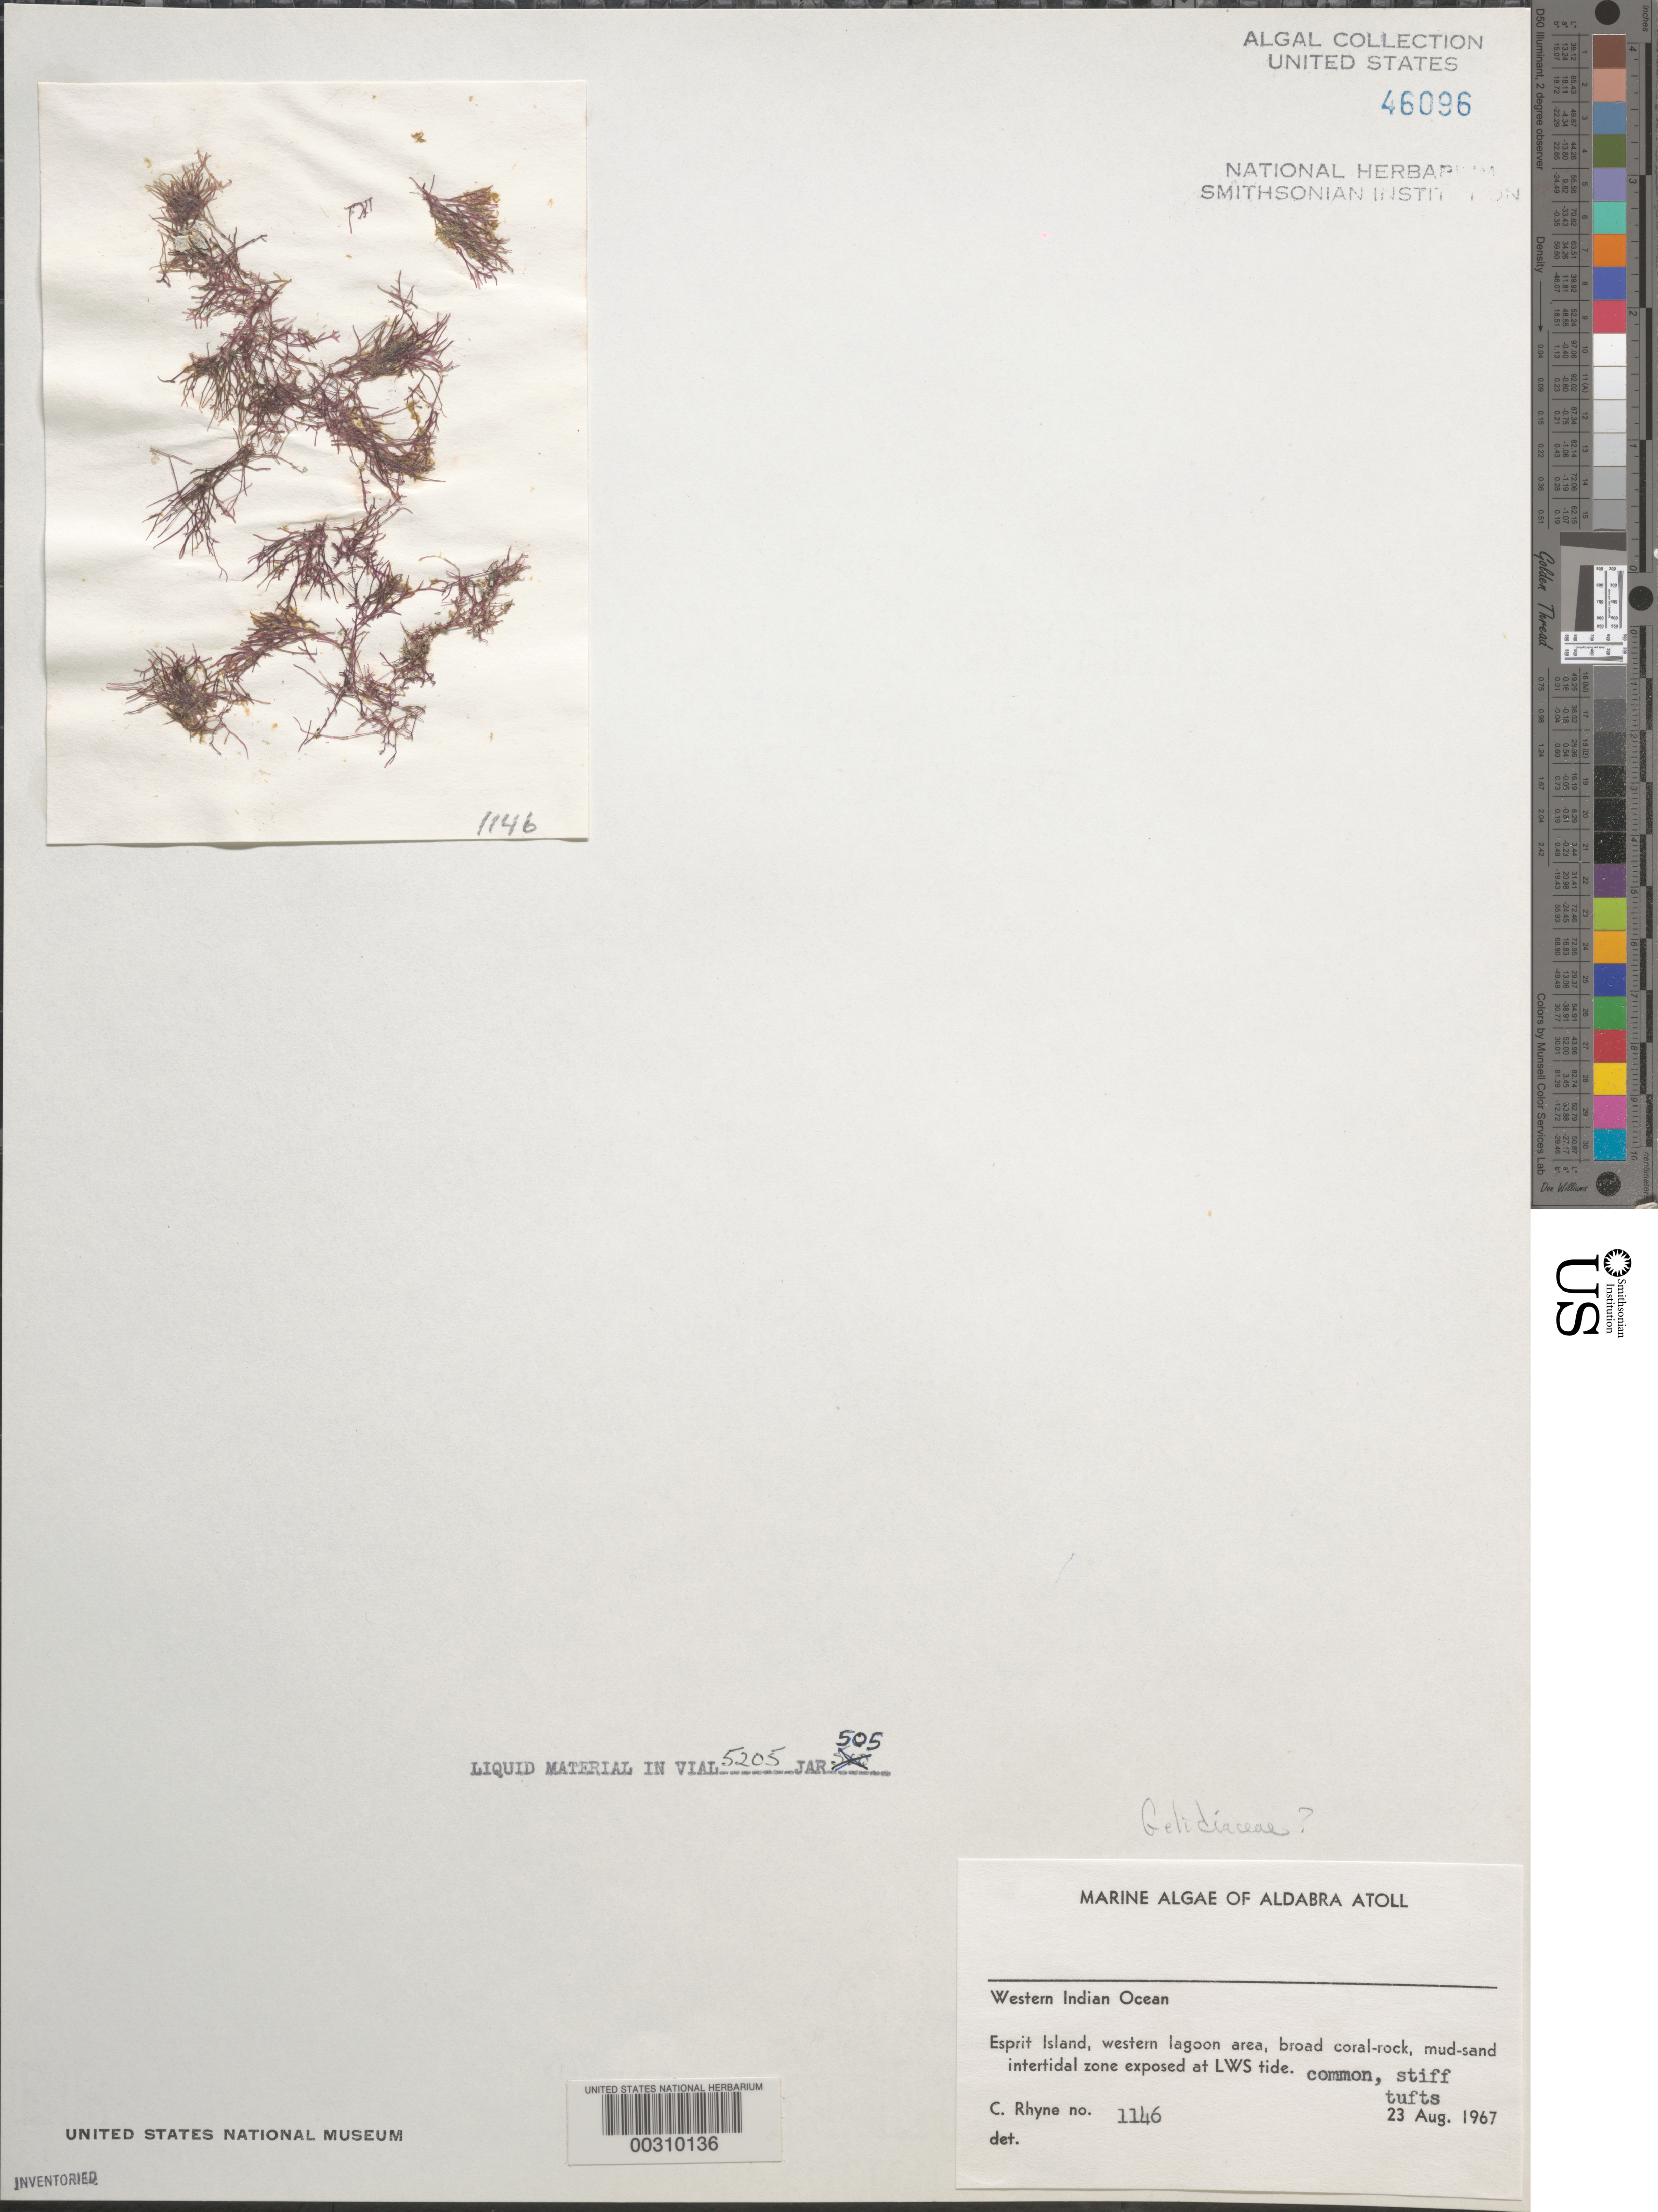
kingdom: Plantae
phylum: Rhodophyta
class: Florideophyceae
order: Gelidiales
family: Gelidiaceae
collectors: C. Rhyne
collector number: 1146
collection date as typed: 23 Aug 1967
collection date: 1967-08-23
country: Seychelles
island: Aldabra Atoll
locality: Ile Esprit, Western lagoon area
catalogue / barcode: US 46096